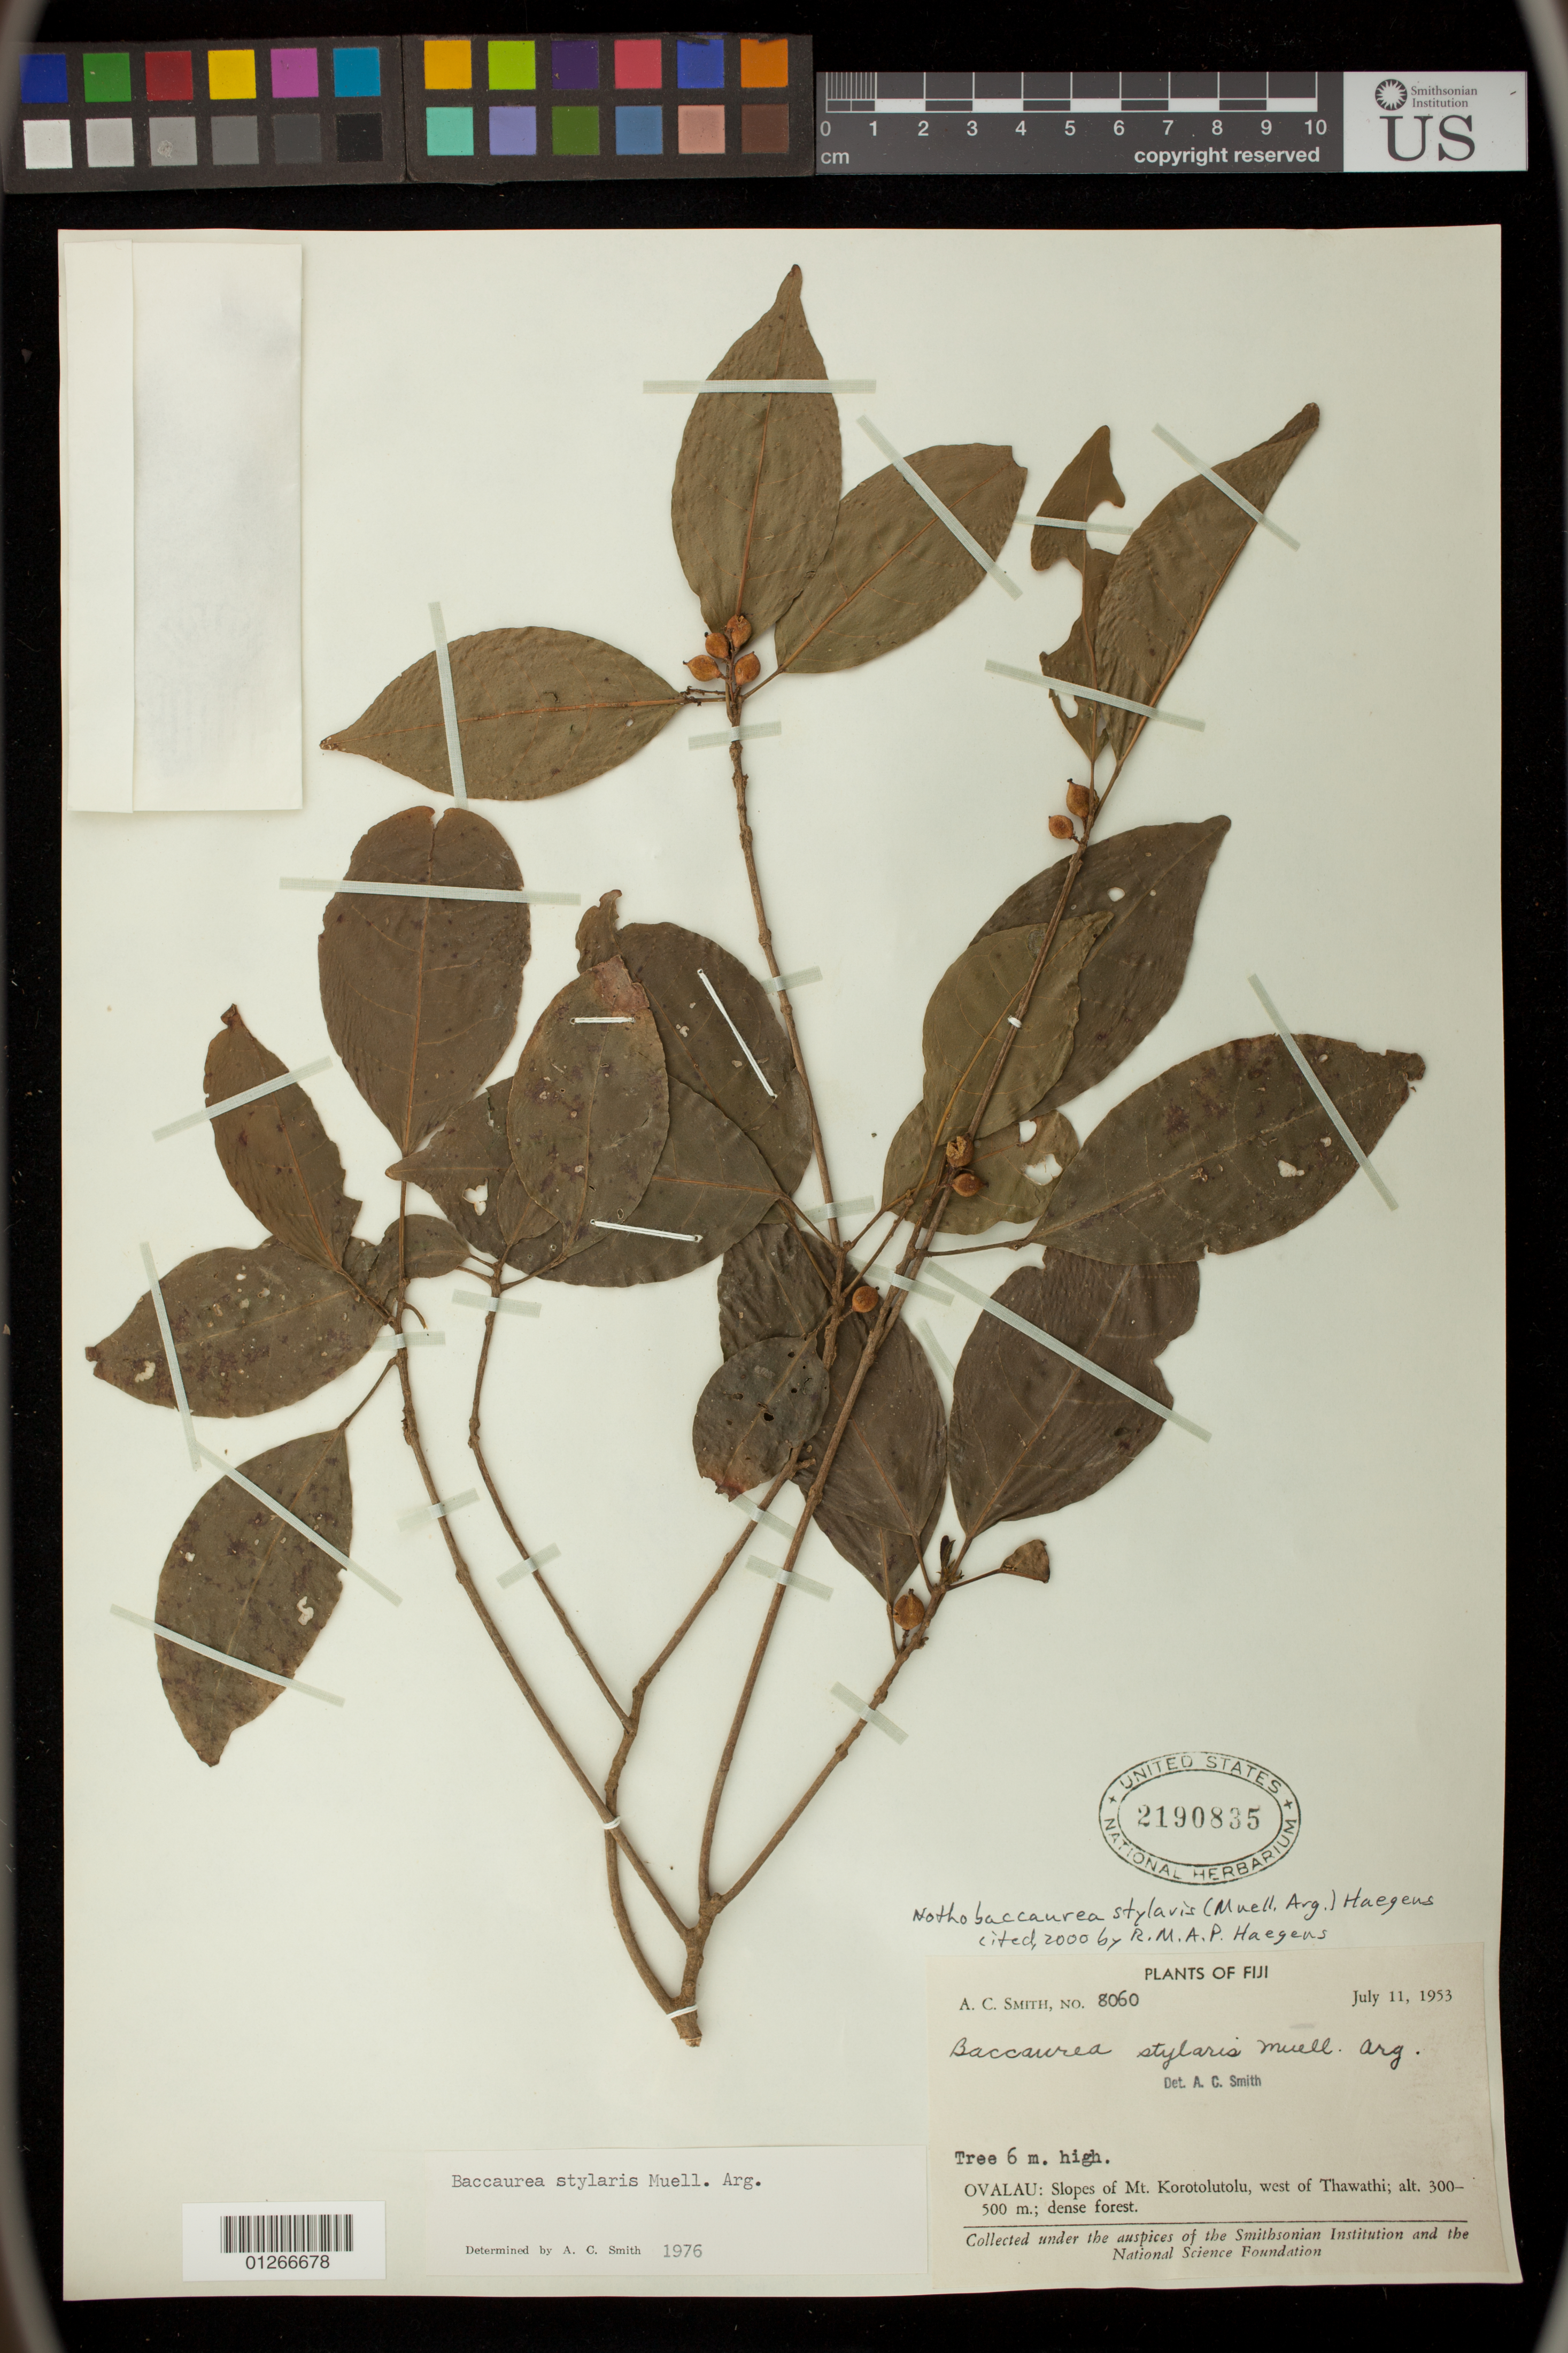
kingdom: Plantae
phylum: Tracheophyta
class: Magnoliopsida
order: Malpighiales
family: Phyllanthaceae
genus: Nothobaccaurea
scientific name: Nothobaccaurea stylaris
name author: (Müll. Arg.) Haegens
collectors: A. C. Smith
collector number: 8060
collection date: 1953-07-11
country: Fiji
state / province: Eastern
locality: Ovalau: Slopes of Mt. Korotolutolu, west of Thawathi.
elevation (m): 300